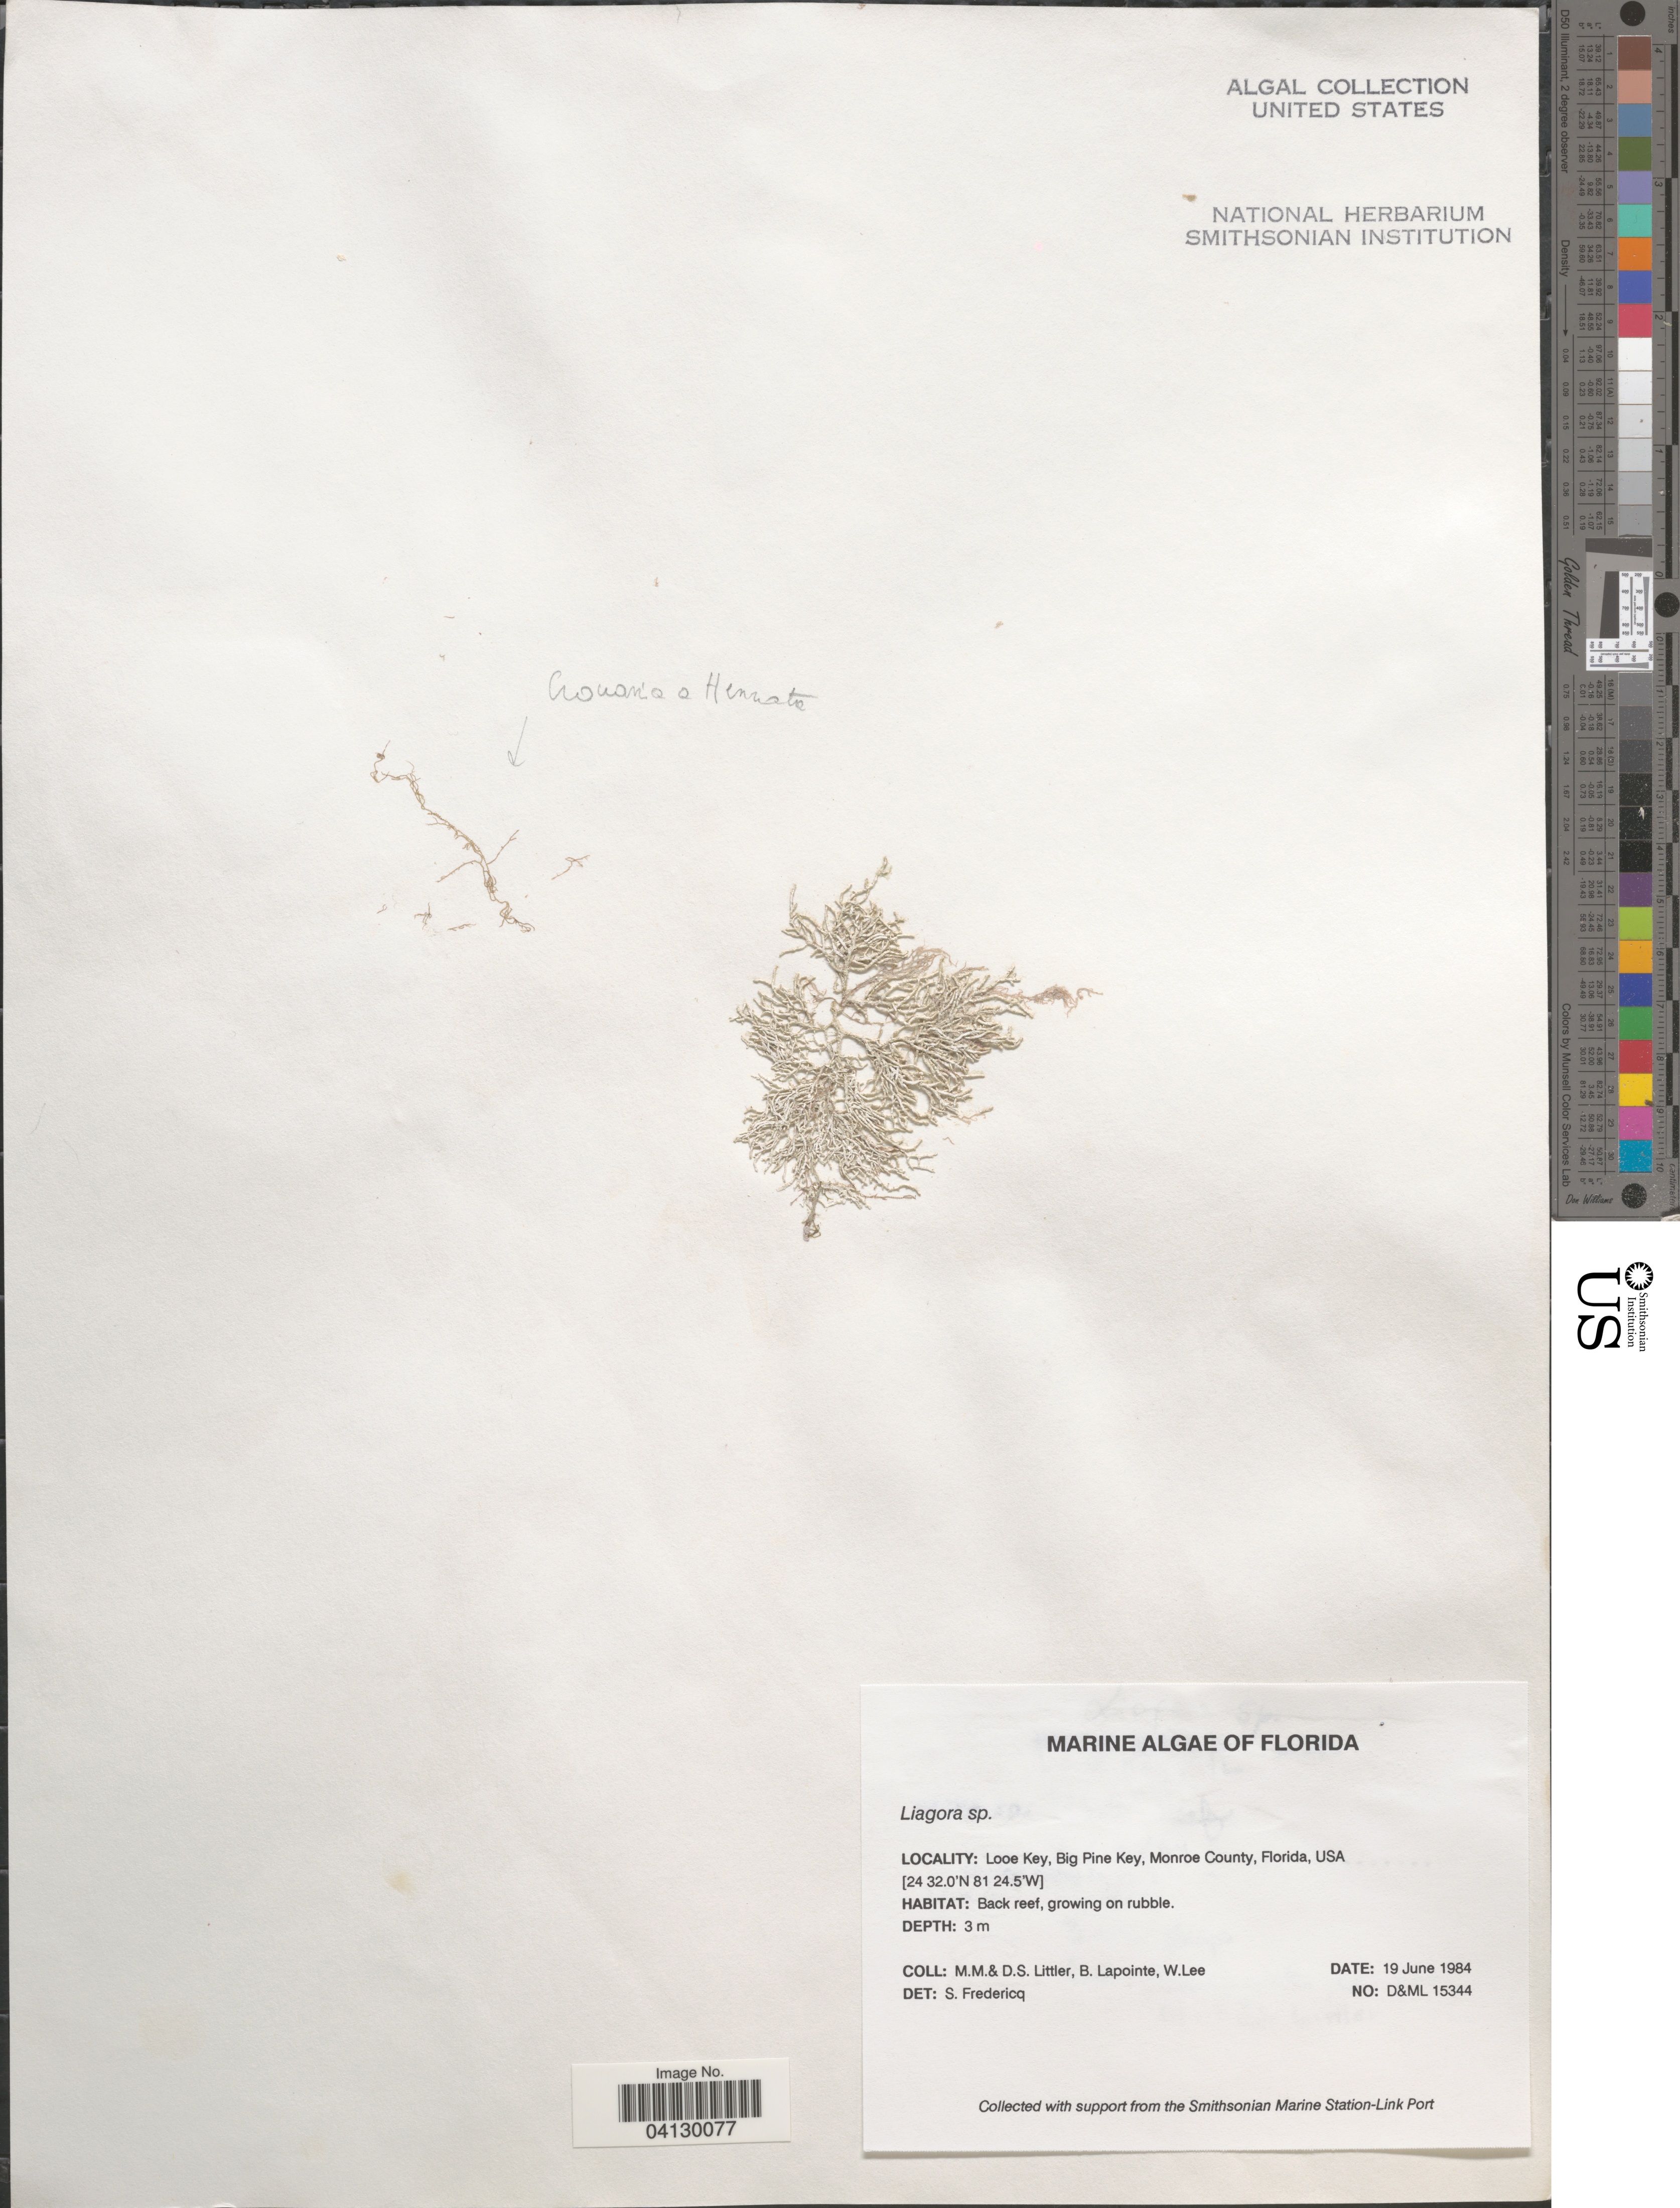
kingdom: Plantae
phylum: Rhodophyta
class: Florideophyceae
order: Nemaliales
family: Liagoraceae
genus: Liagora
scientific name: Liagora sp.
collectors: D. S. Littler, B. Lapointe & W. Lee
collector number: D&ML 15344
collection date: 1984-06-19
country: United States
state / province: Florida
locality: Looe Key, Big Pine Key, Monroe County.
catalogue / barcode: US 328825